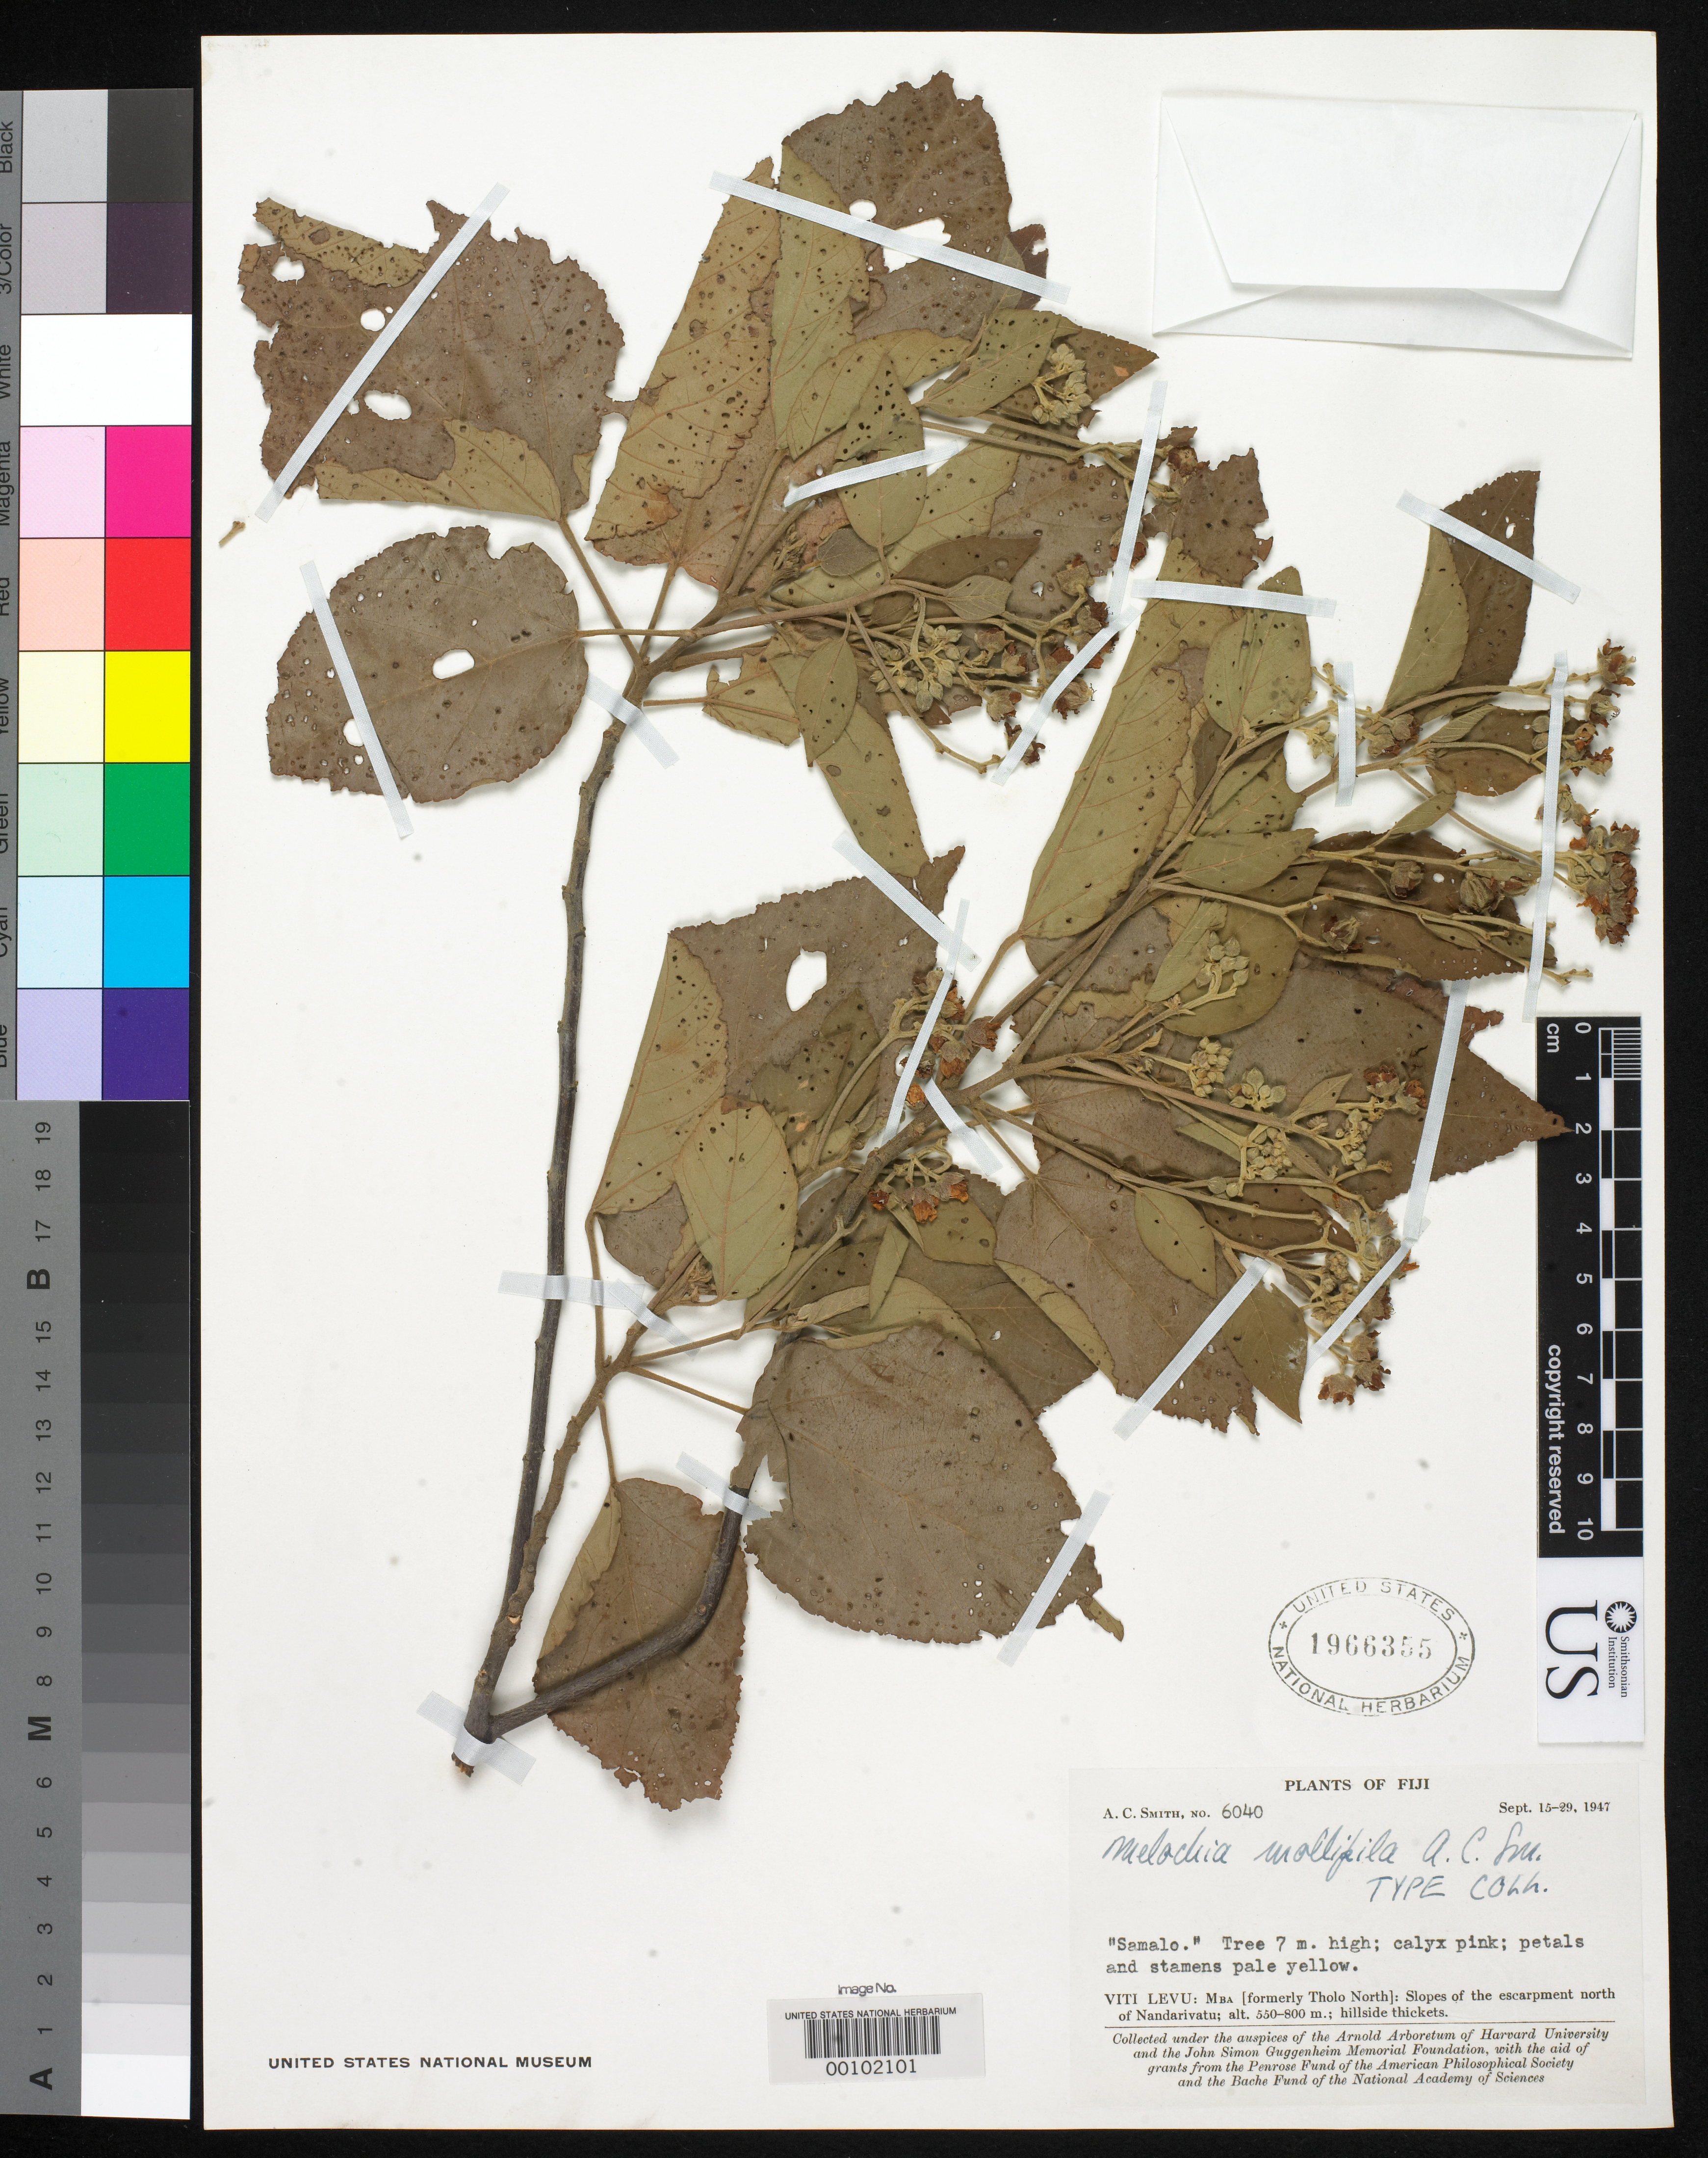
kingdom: Plantae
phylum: Tracheophyta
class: Magnoliopsida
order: Malvales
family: Malvaceae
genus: Melochia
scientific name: Melochia mollipila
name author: A.C. Sm.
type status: Isotype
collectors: A. C. Smith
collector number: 6040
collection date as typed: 15 Sep 1947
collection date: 1947-09-15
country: Fiji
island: Viti Levu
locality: Mba, slopes of escarpment N of Nandarivatu. [Viti Levu Group]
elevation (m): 550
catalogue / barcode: US 1966355